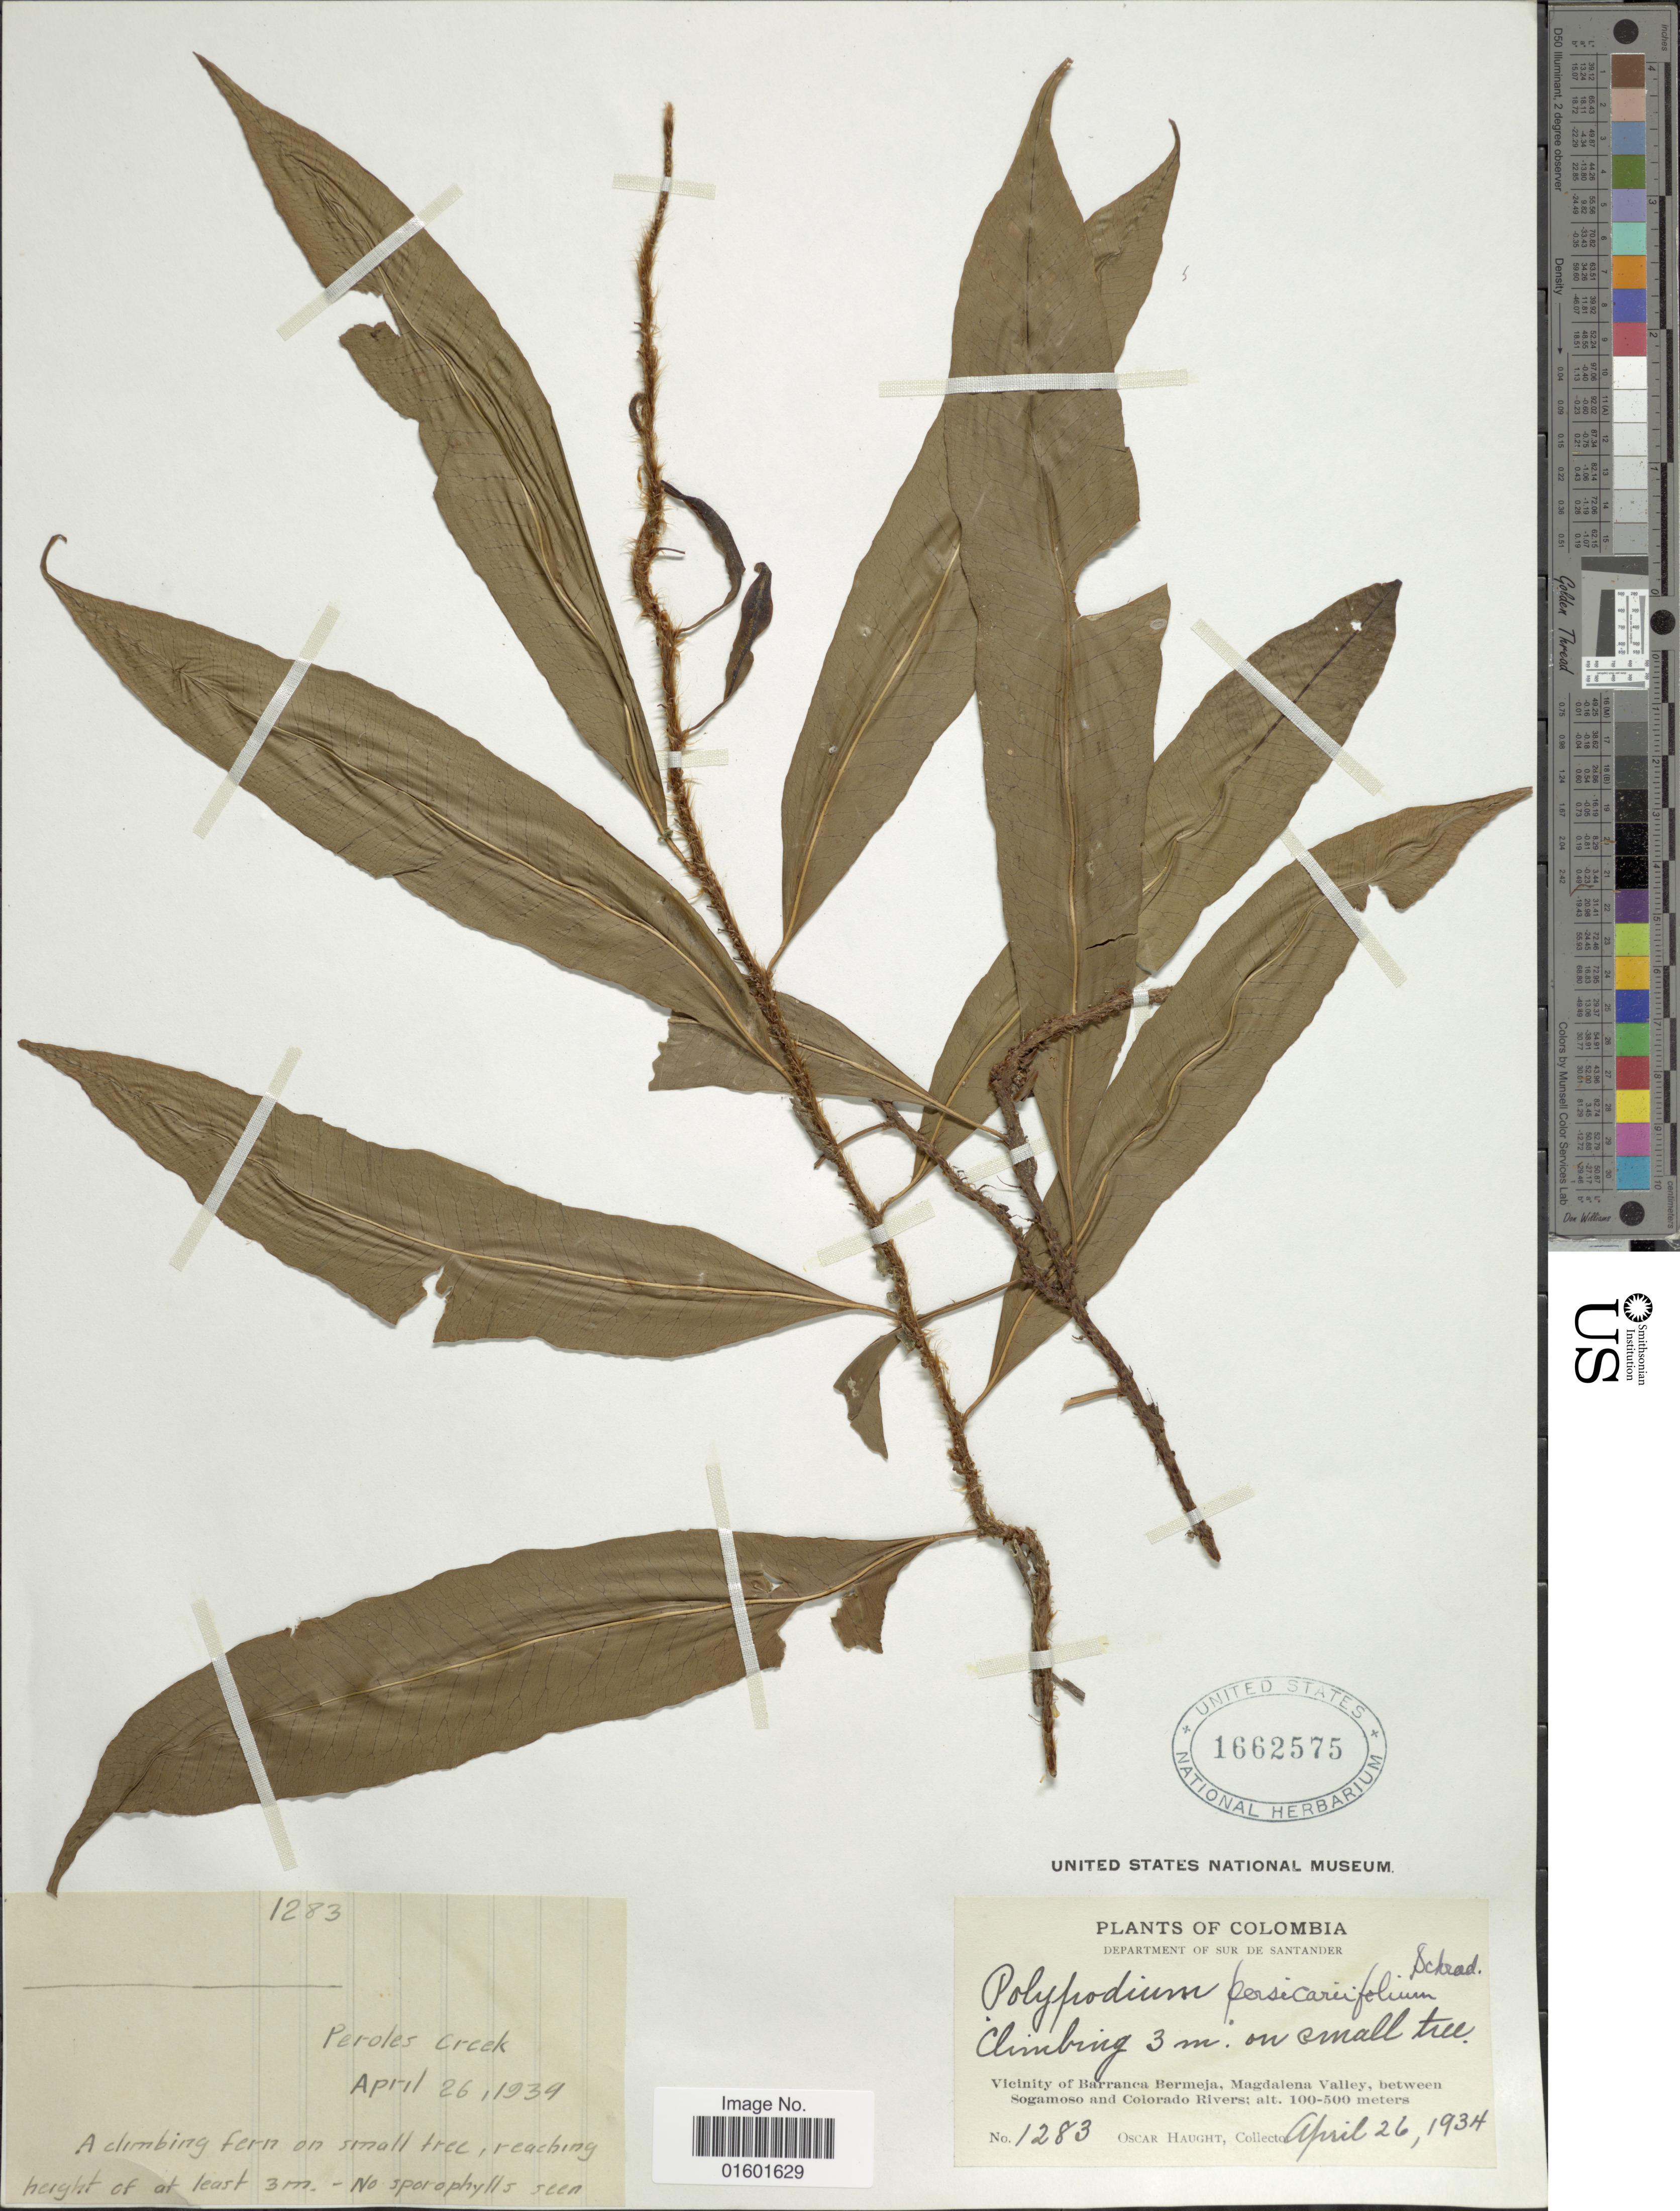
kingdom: Plantae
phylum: Tracheophyta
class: Polypodiopsida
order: Polypodiales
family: Polypodiaceae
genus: Microgramma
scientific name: Microgramma persicariifolia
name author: (Schrad.) C. Presl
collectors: O. L. Haught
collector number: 1283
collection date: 1934-04-26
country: Colombia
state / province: Santander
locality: Vicinity of Barranca Bermeja, Magdalena Valley, between Sogamoso and Colorado Rivers, Peroles Creek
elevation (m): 100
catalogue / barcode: US 1662575